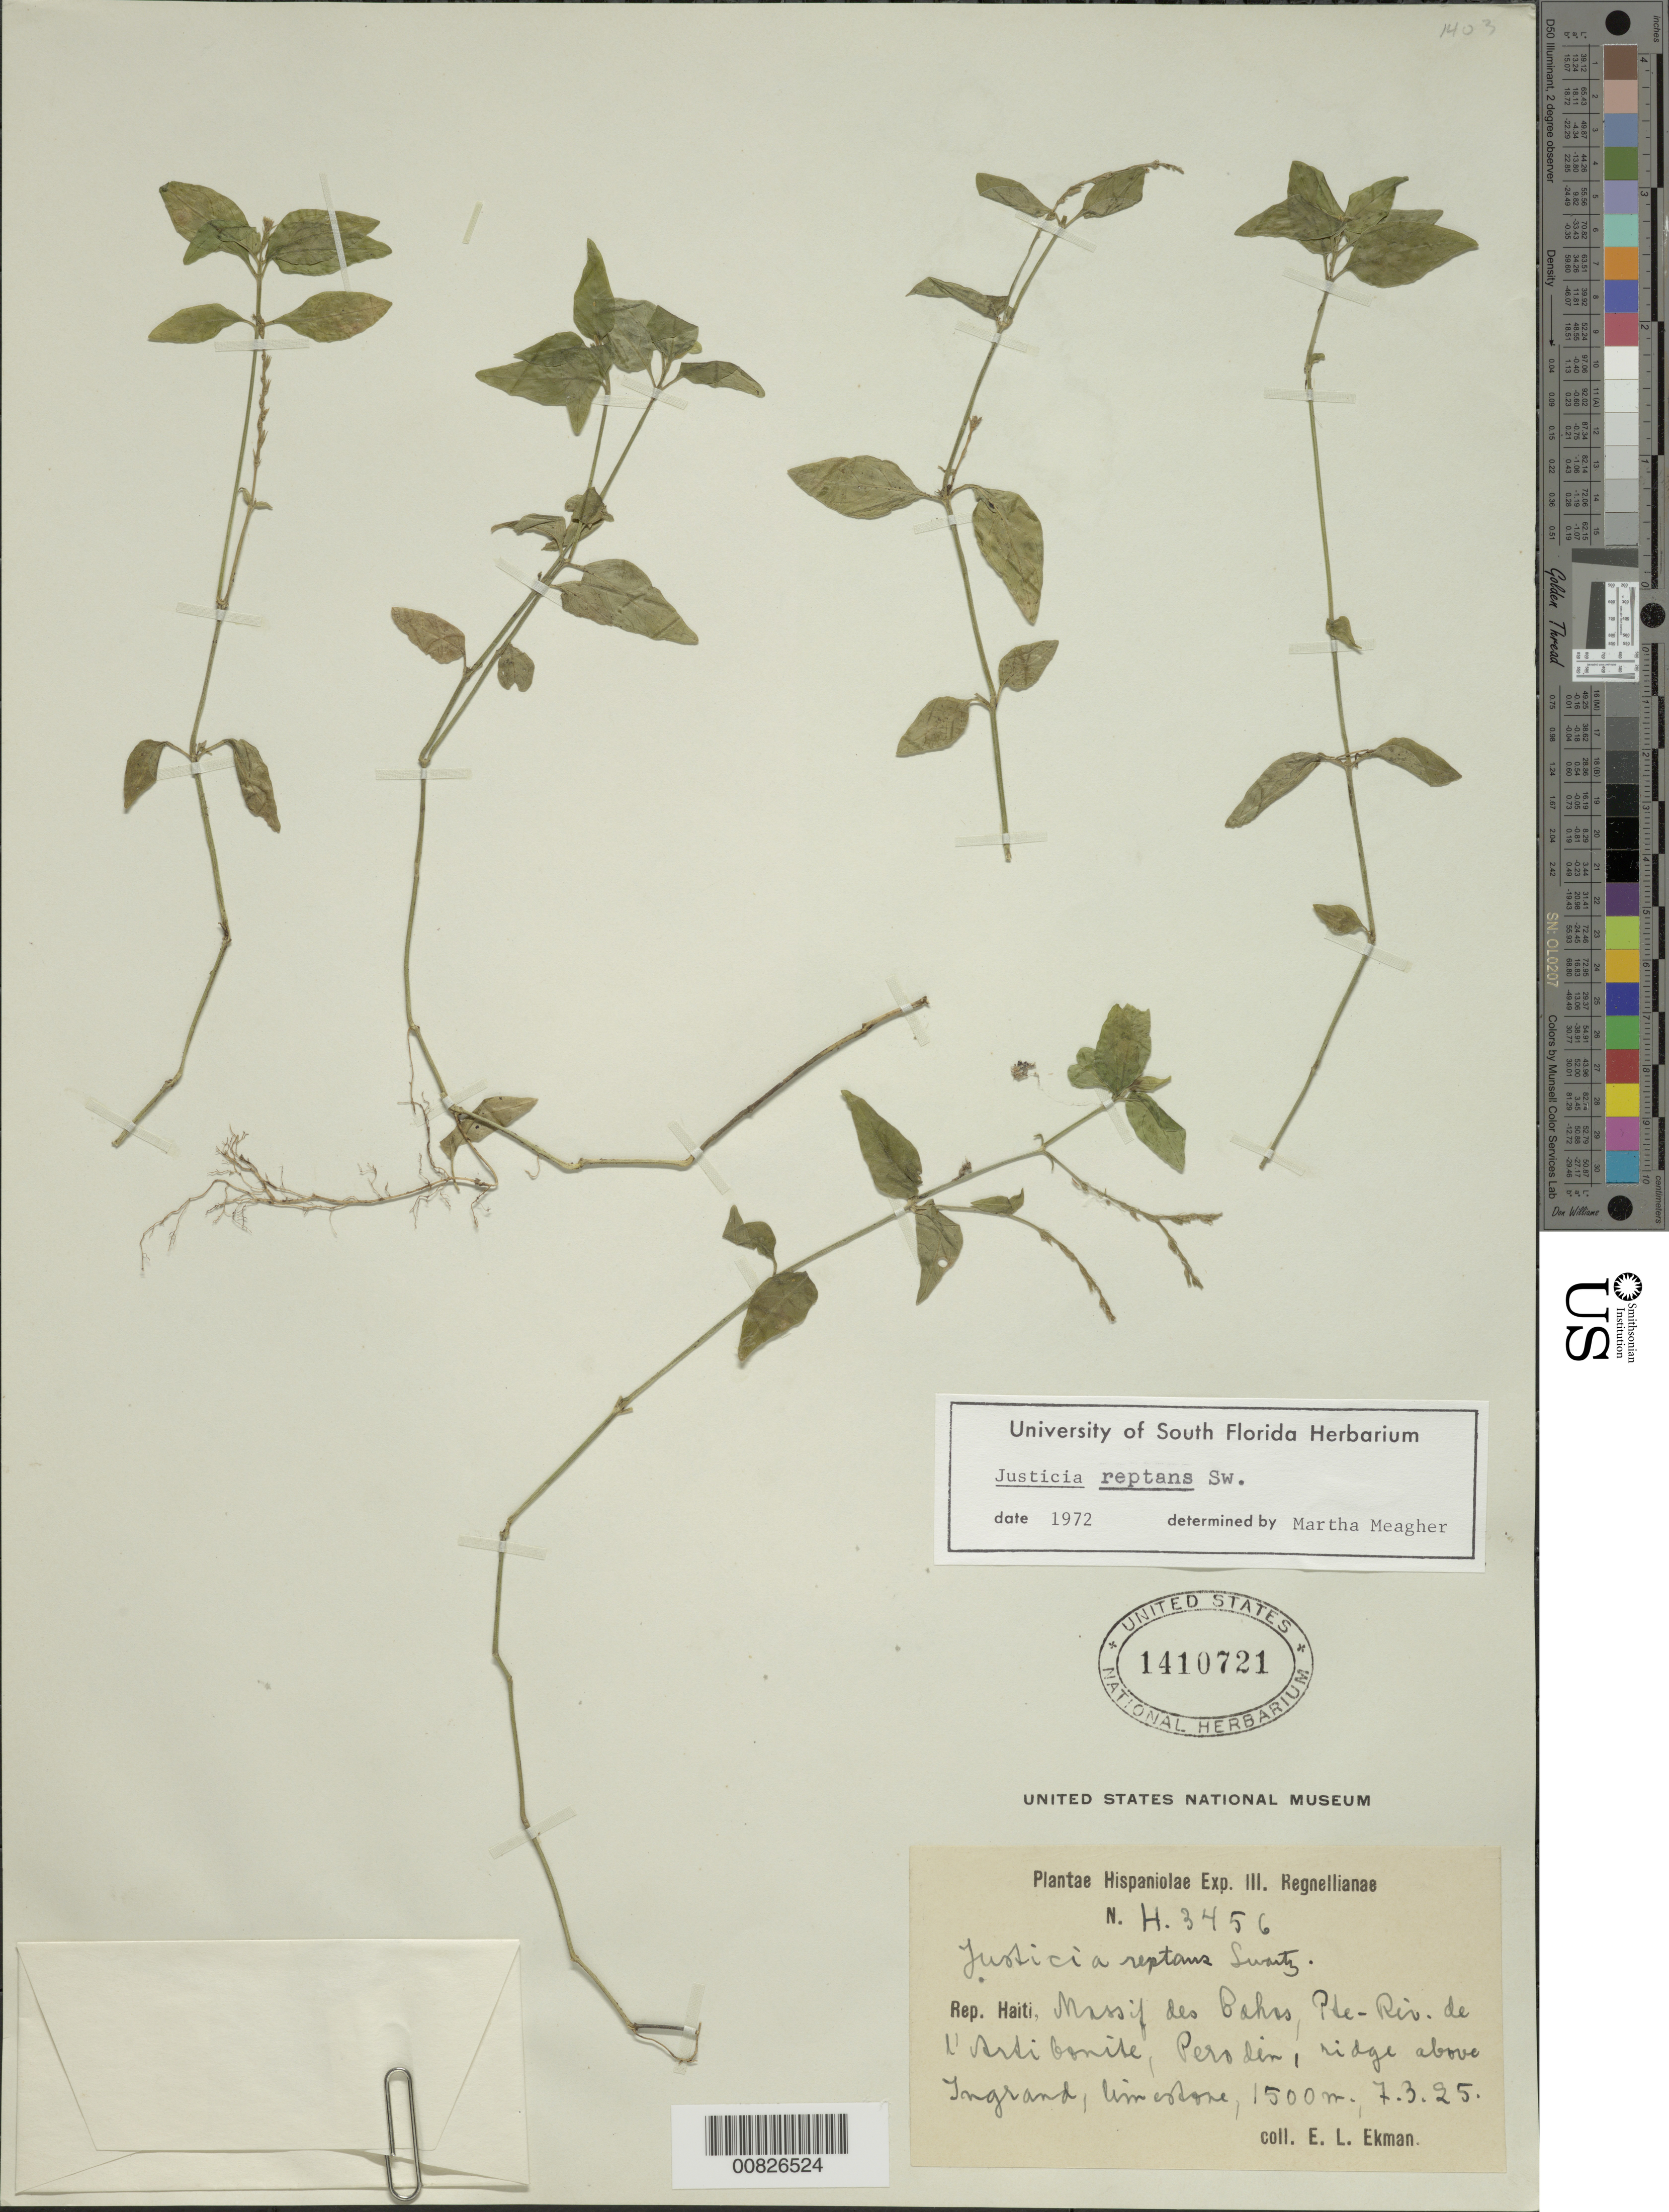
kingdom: Plantae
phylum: Tracheophyta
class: Magnoliopsida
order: Lamiales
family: Acanthaceae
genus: Justicia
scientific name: Justicia reptans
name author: Sw.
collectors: E. L. Ekman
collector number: H 3456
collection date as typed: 07 Mar 1925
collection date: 1925-03-07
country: Haiti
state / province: Artibonite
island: Hispaniola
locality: Massif des Cahos, Pte-Riv. de l'Artibonite, Perodin, ridge above Ingrand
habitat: Limestone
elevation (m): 1500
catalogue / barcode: US 1410721